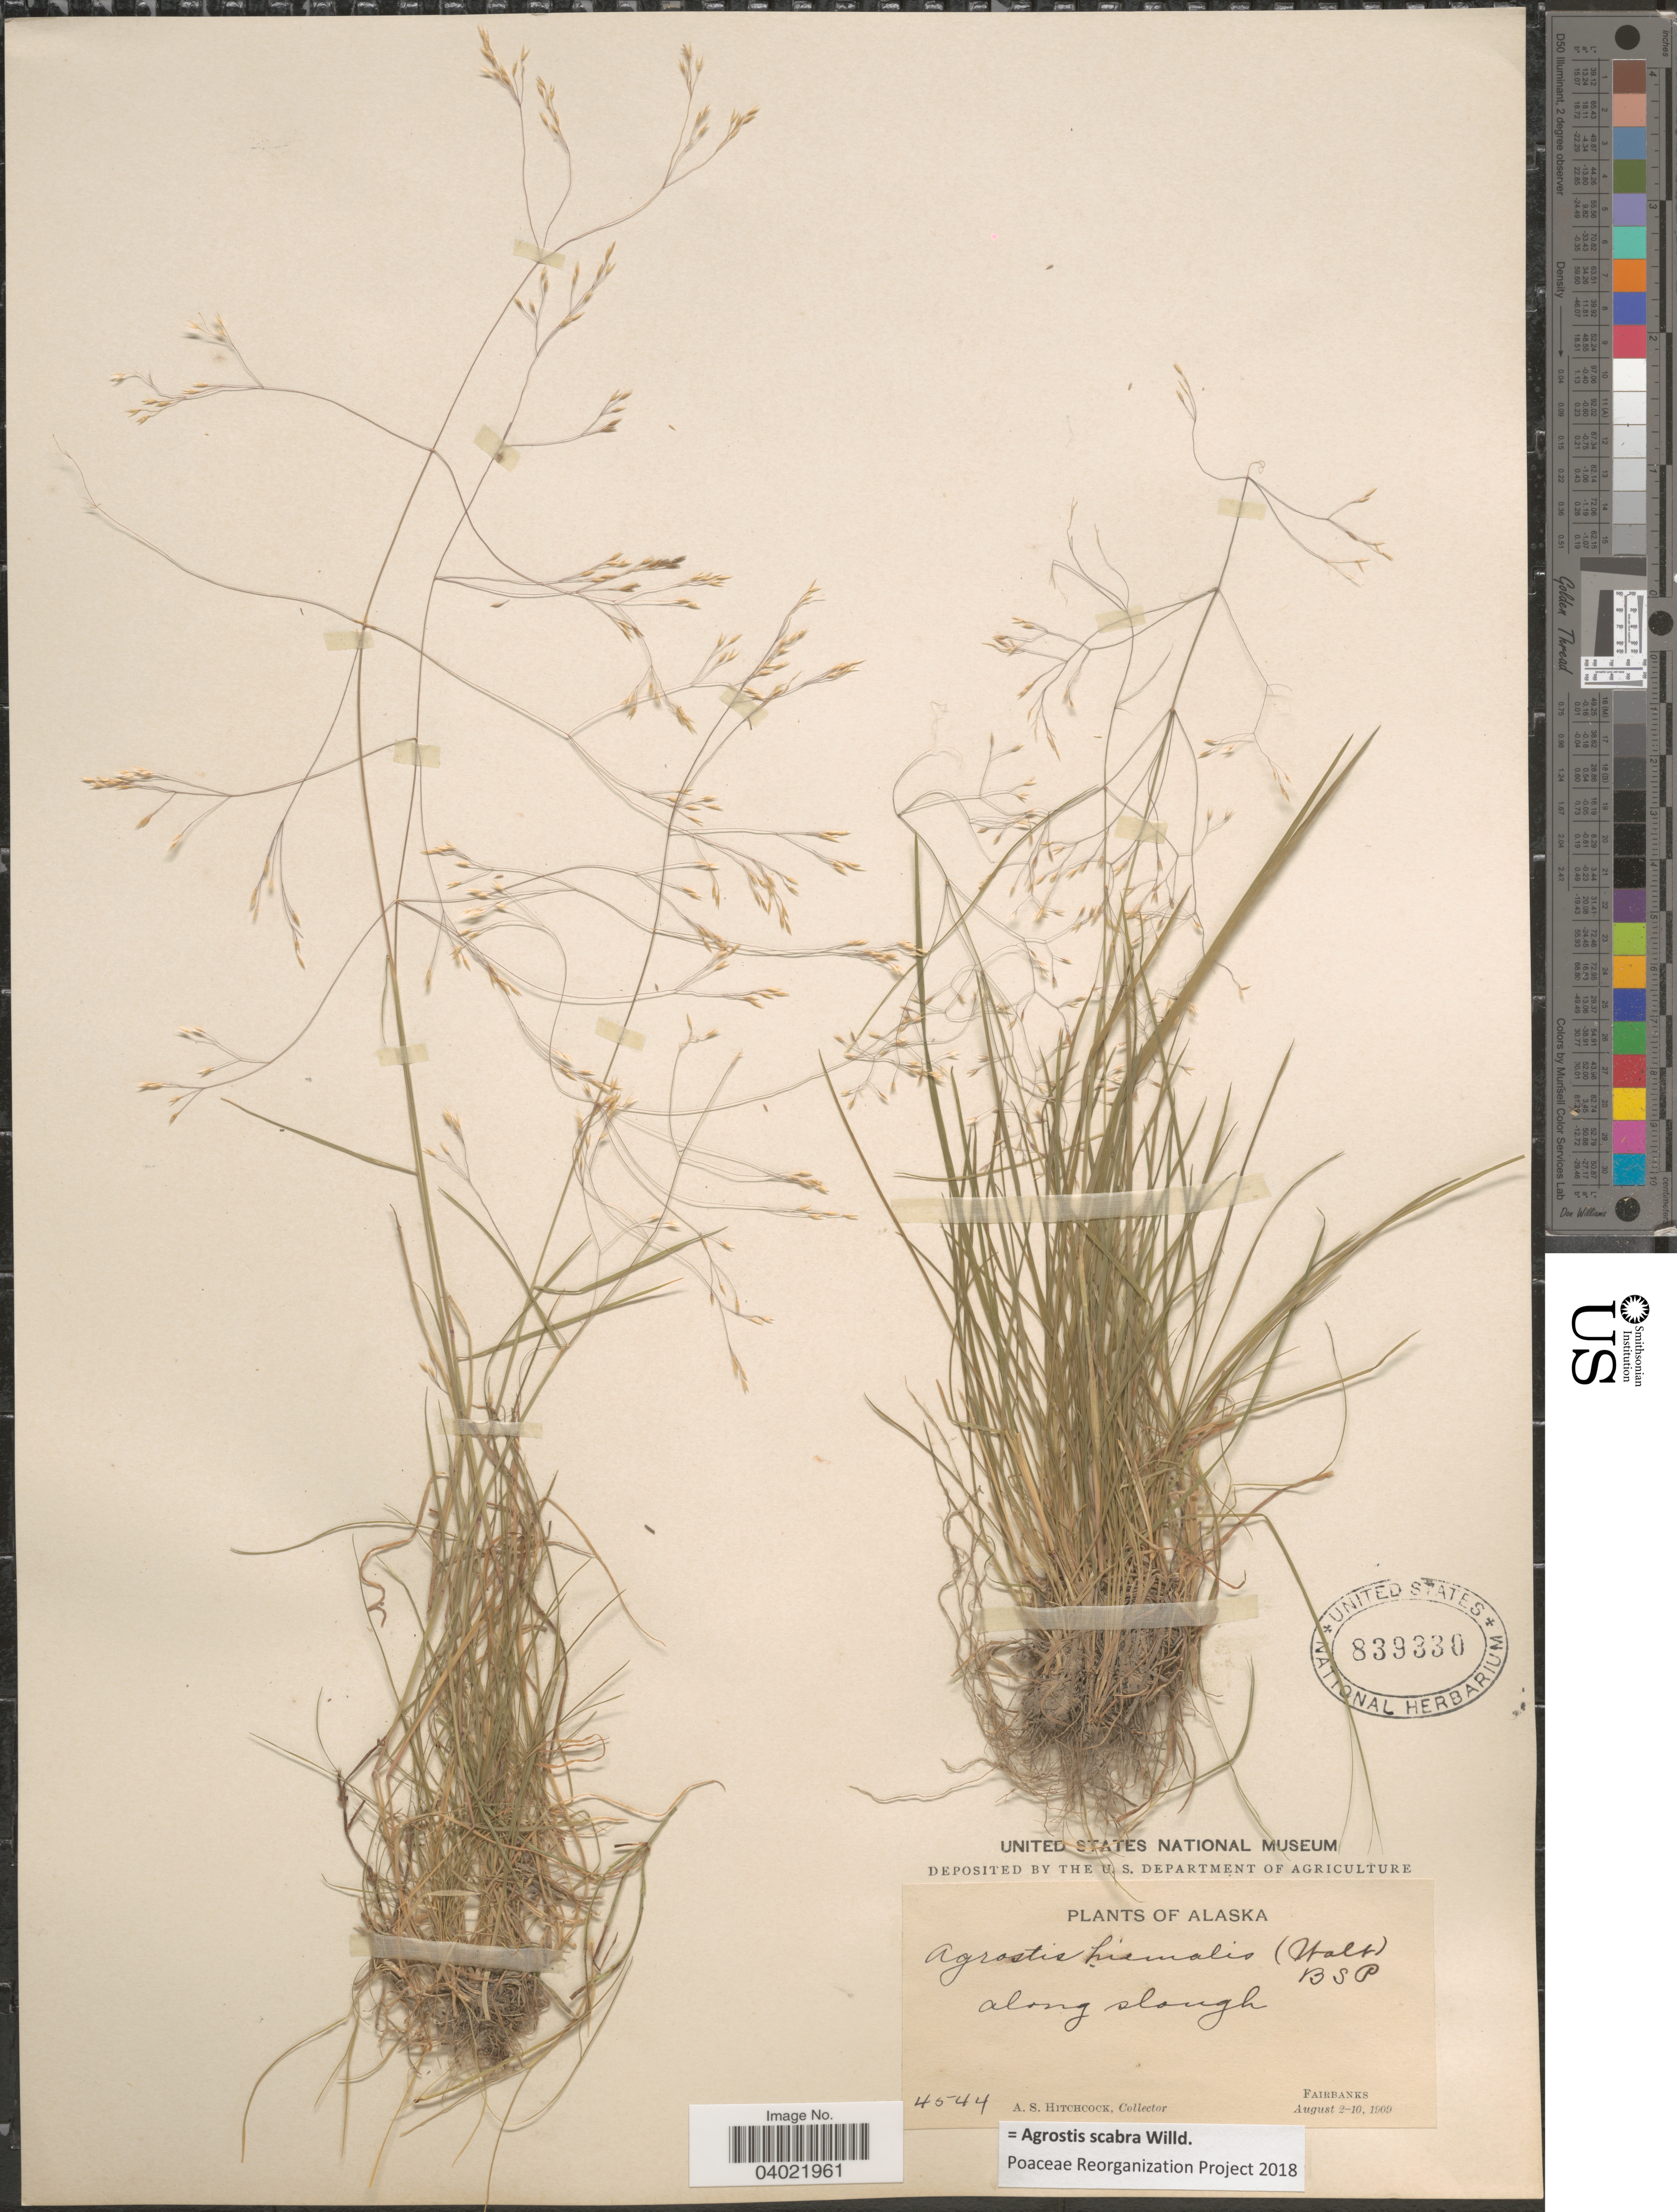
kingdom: Plantae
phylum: Tracheophyta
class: Liliopsida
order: Poales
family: Poaceae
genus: Agrostis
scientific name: Agrostis scabra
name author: Willd.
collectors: A. S. Hitchcock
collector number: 4544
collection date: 1909-08-02/1909-08-10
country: United States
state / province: Alaska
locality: Fairbanks.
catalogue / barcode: US 839330